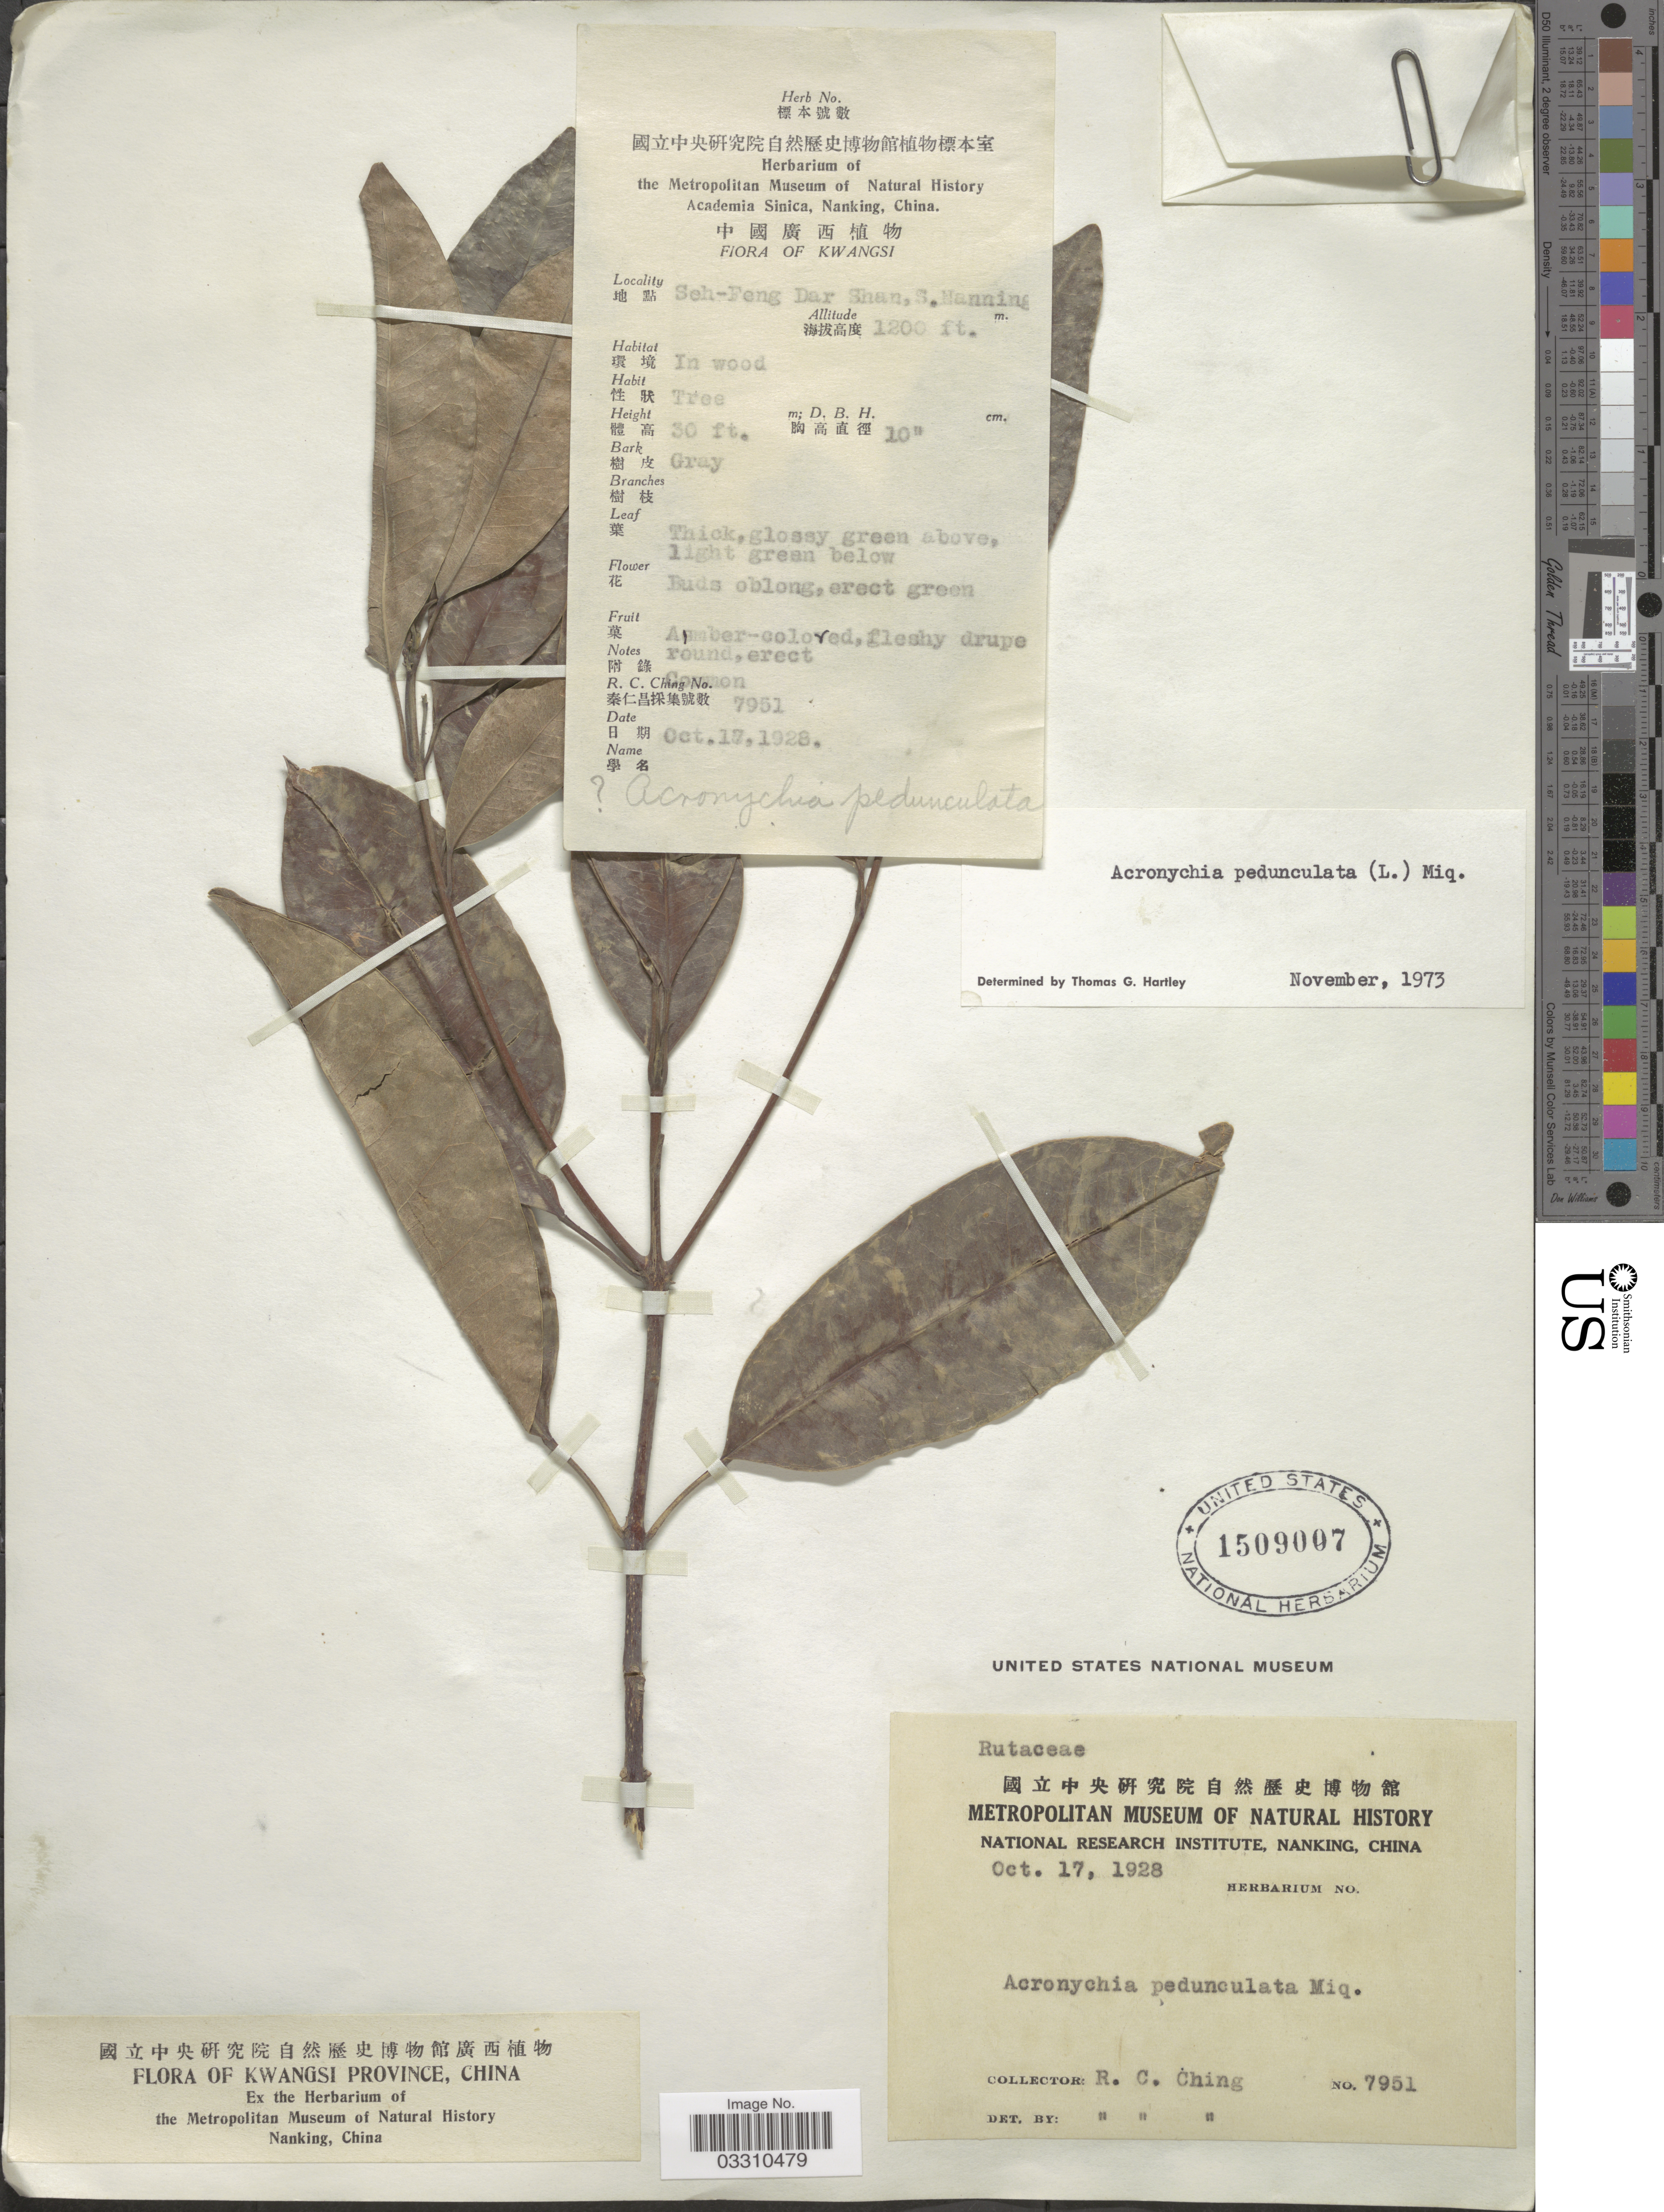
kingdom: Plantae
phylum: Tracheophyta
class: Magnoliopsida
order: Sapindales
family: Rutaceae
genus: Acronychia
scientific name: Acronychia pedunculata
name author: (L.) Miq.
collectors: R. C. Ching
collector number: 7951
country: China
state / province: Guangxi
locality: Kwangsi Province, Seh-Feng Dar Shan, S. Nanning.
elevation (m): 366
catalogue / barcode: US 1509007